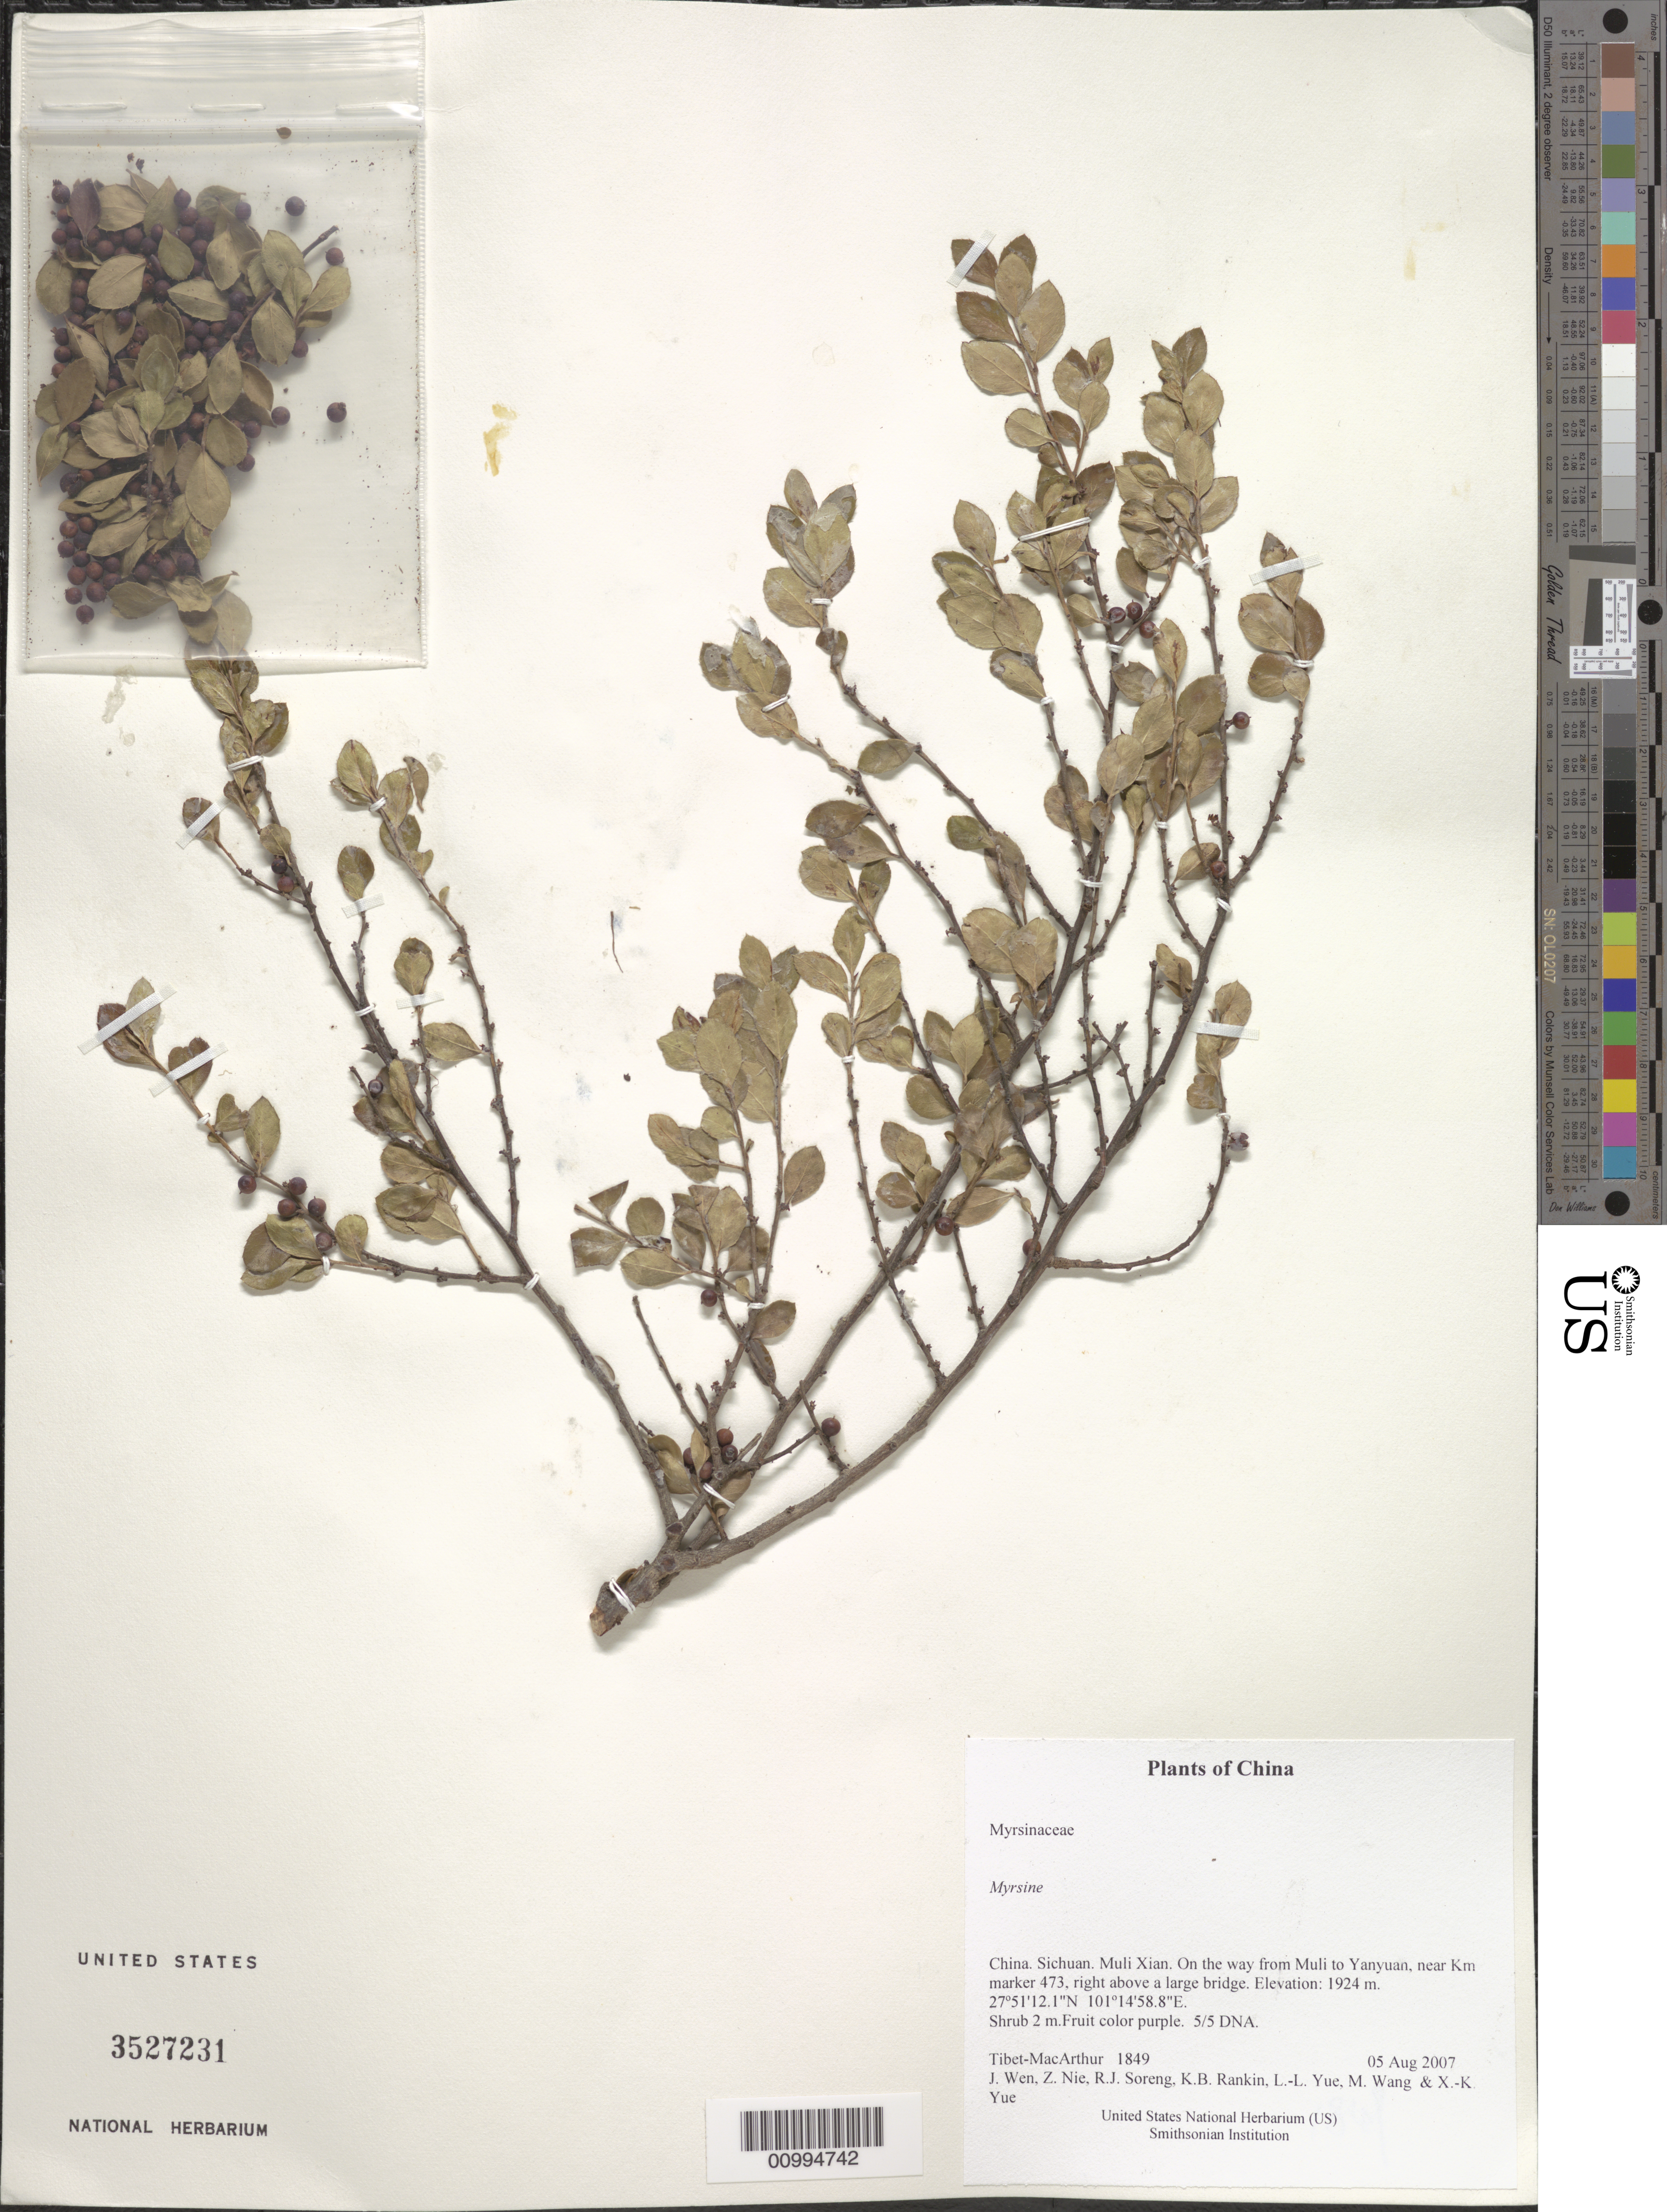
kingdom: Plantae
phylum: Tracheophyta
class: Magnoliopsida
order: Ericales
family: Primulaceae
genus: Myrsine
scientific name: Myrsine sp.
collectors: Tibet-MacArthur, J. Wen, Z. Nie, R. J. Soreng, K. Rankin, L. Yue, M. Wang & X. Yue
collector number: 1849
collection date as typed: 05 Aug 2007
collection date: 2007-08-05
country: China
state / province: Sichuan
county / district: Muli Xian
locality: On the way from Muli to Yanyuan, near Km marker 473, right above a large bridge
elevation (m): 1924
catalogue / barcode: US 3527231